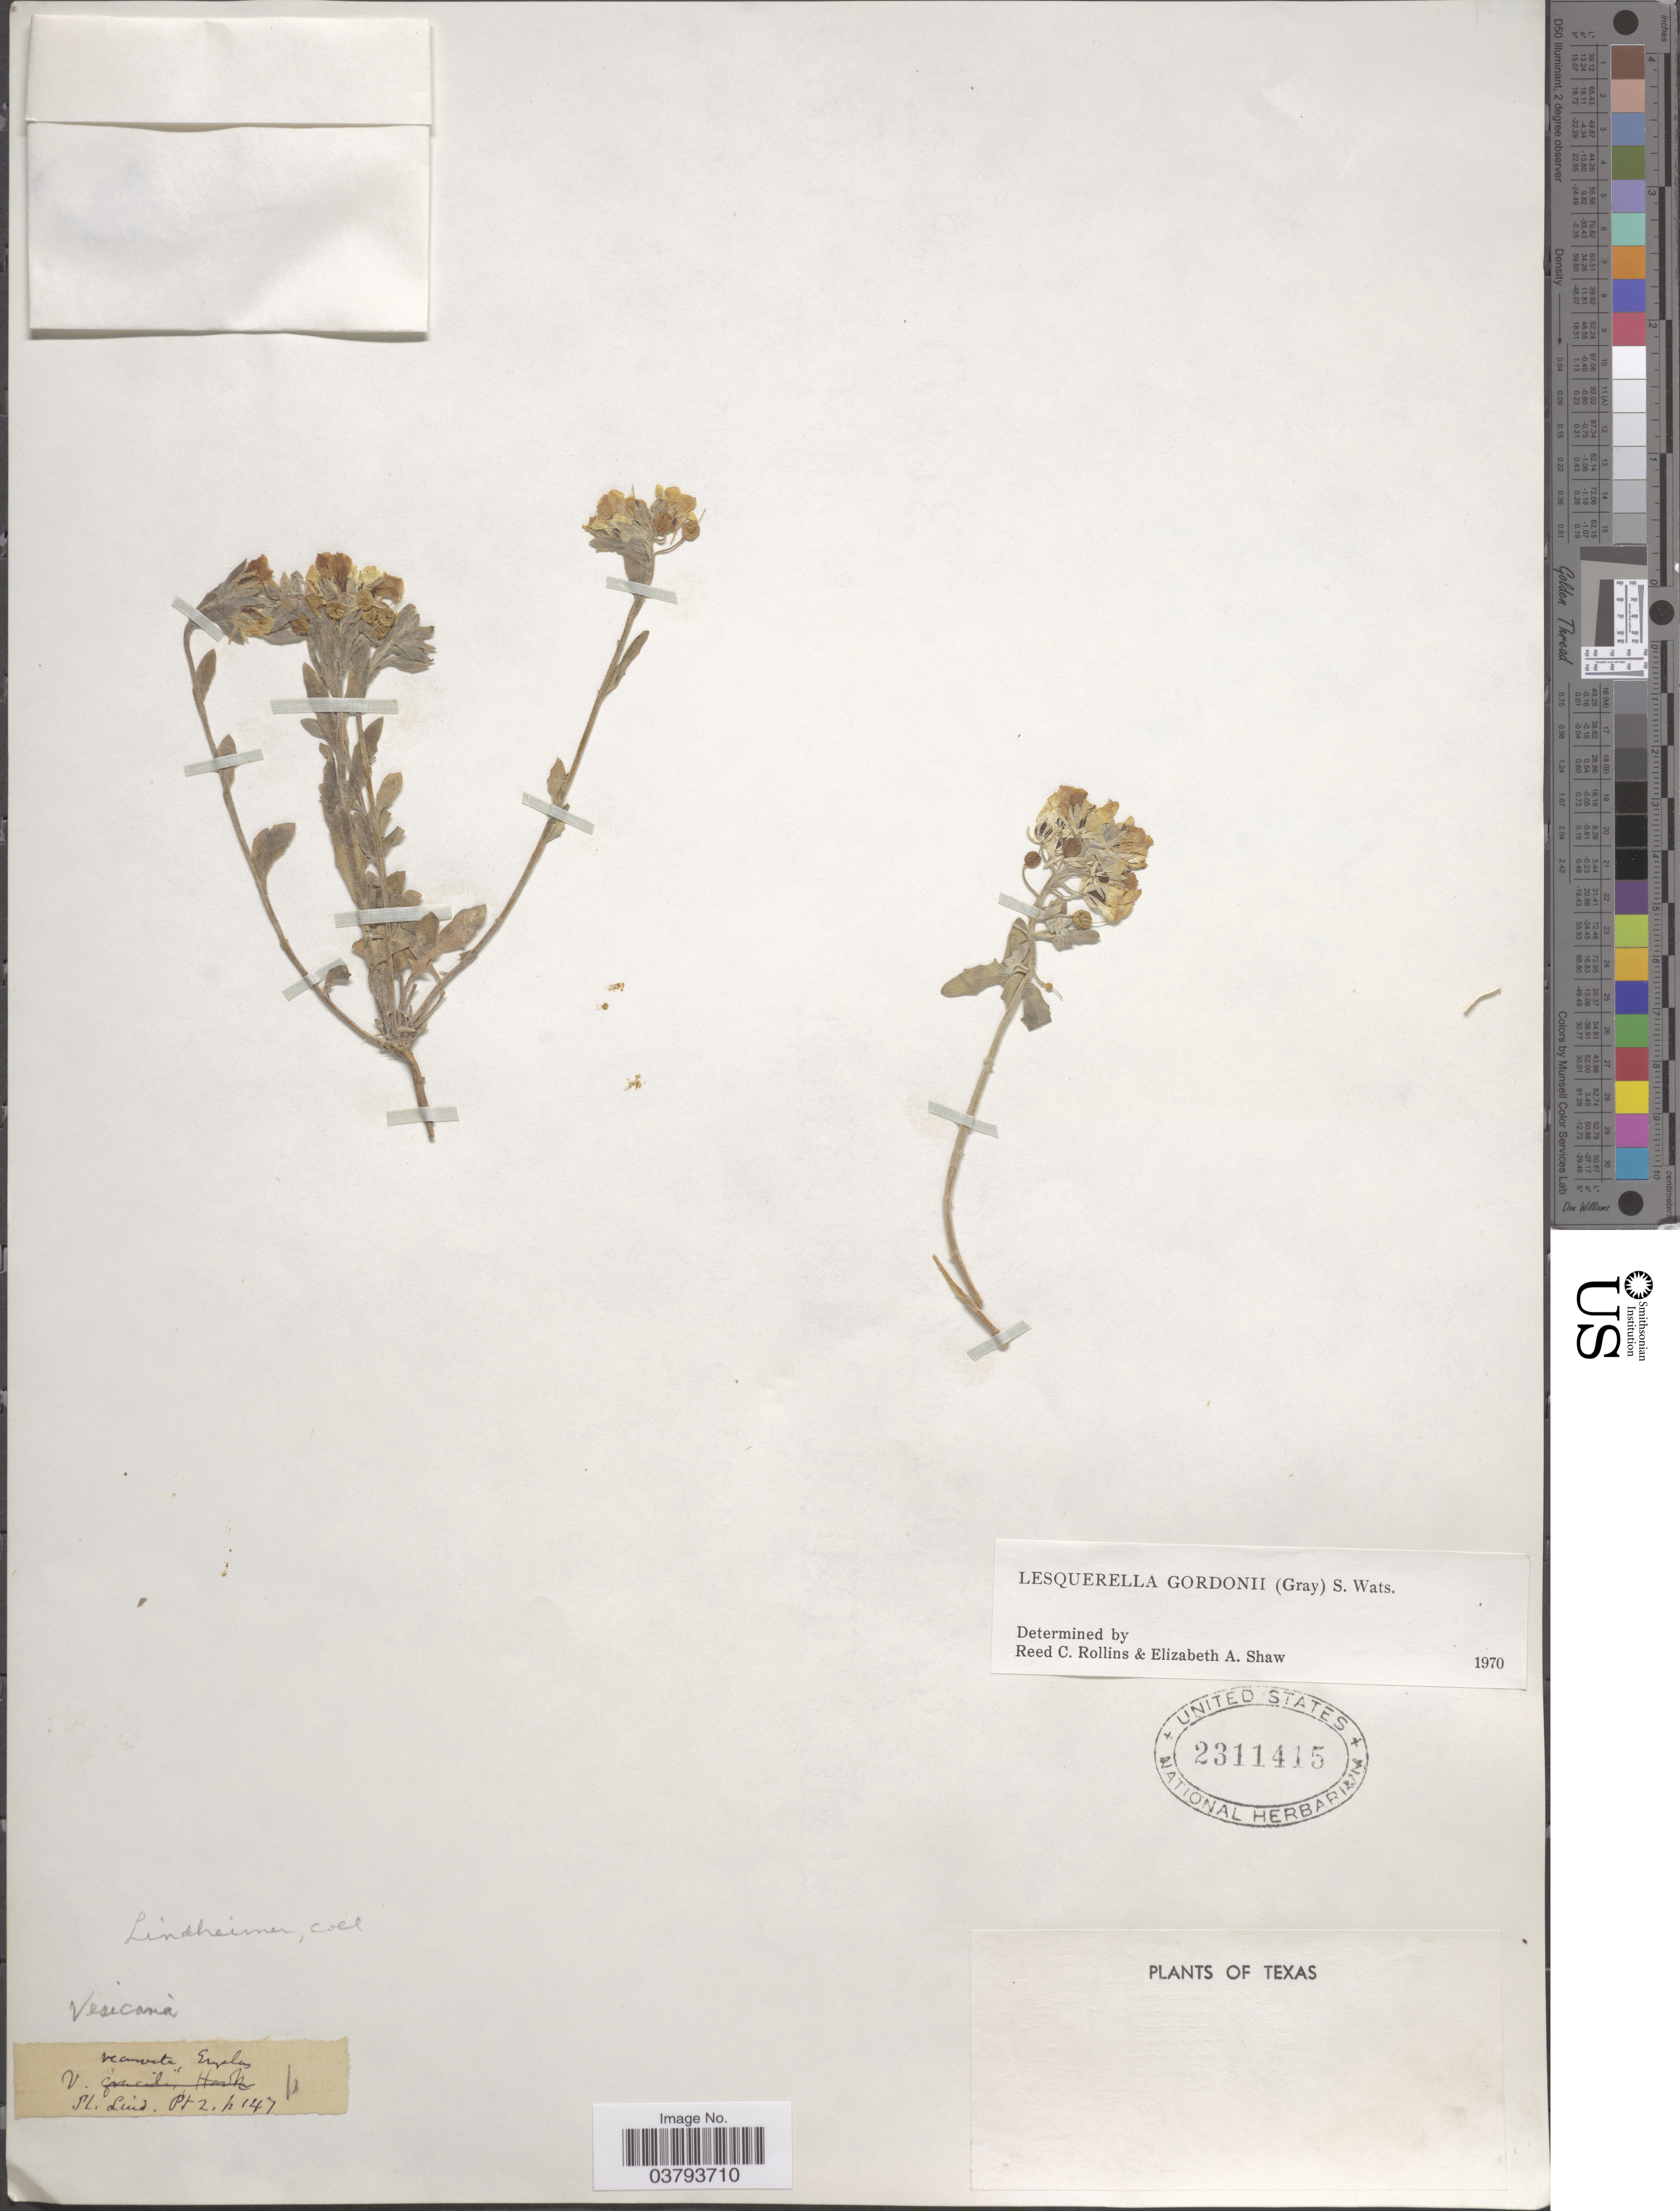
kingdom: Plantae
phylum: Tracheophyta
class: Magnoliopsida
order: Brassicales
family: Brassicaceae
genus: Lesquerella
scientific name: Lesquerella gordonii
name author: (A. Gray) S. Watson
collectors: -. Lindheimer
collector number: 147?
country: United States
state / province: Texas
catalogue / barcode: US 2311415